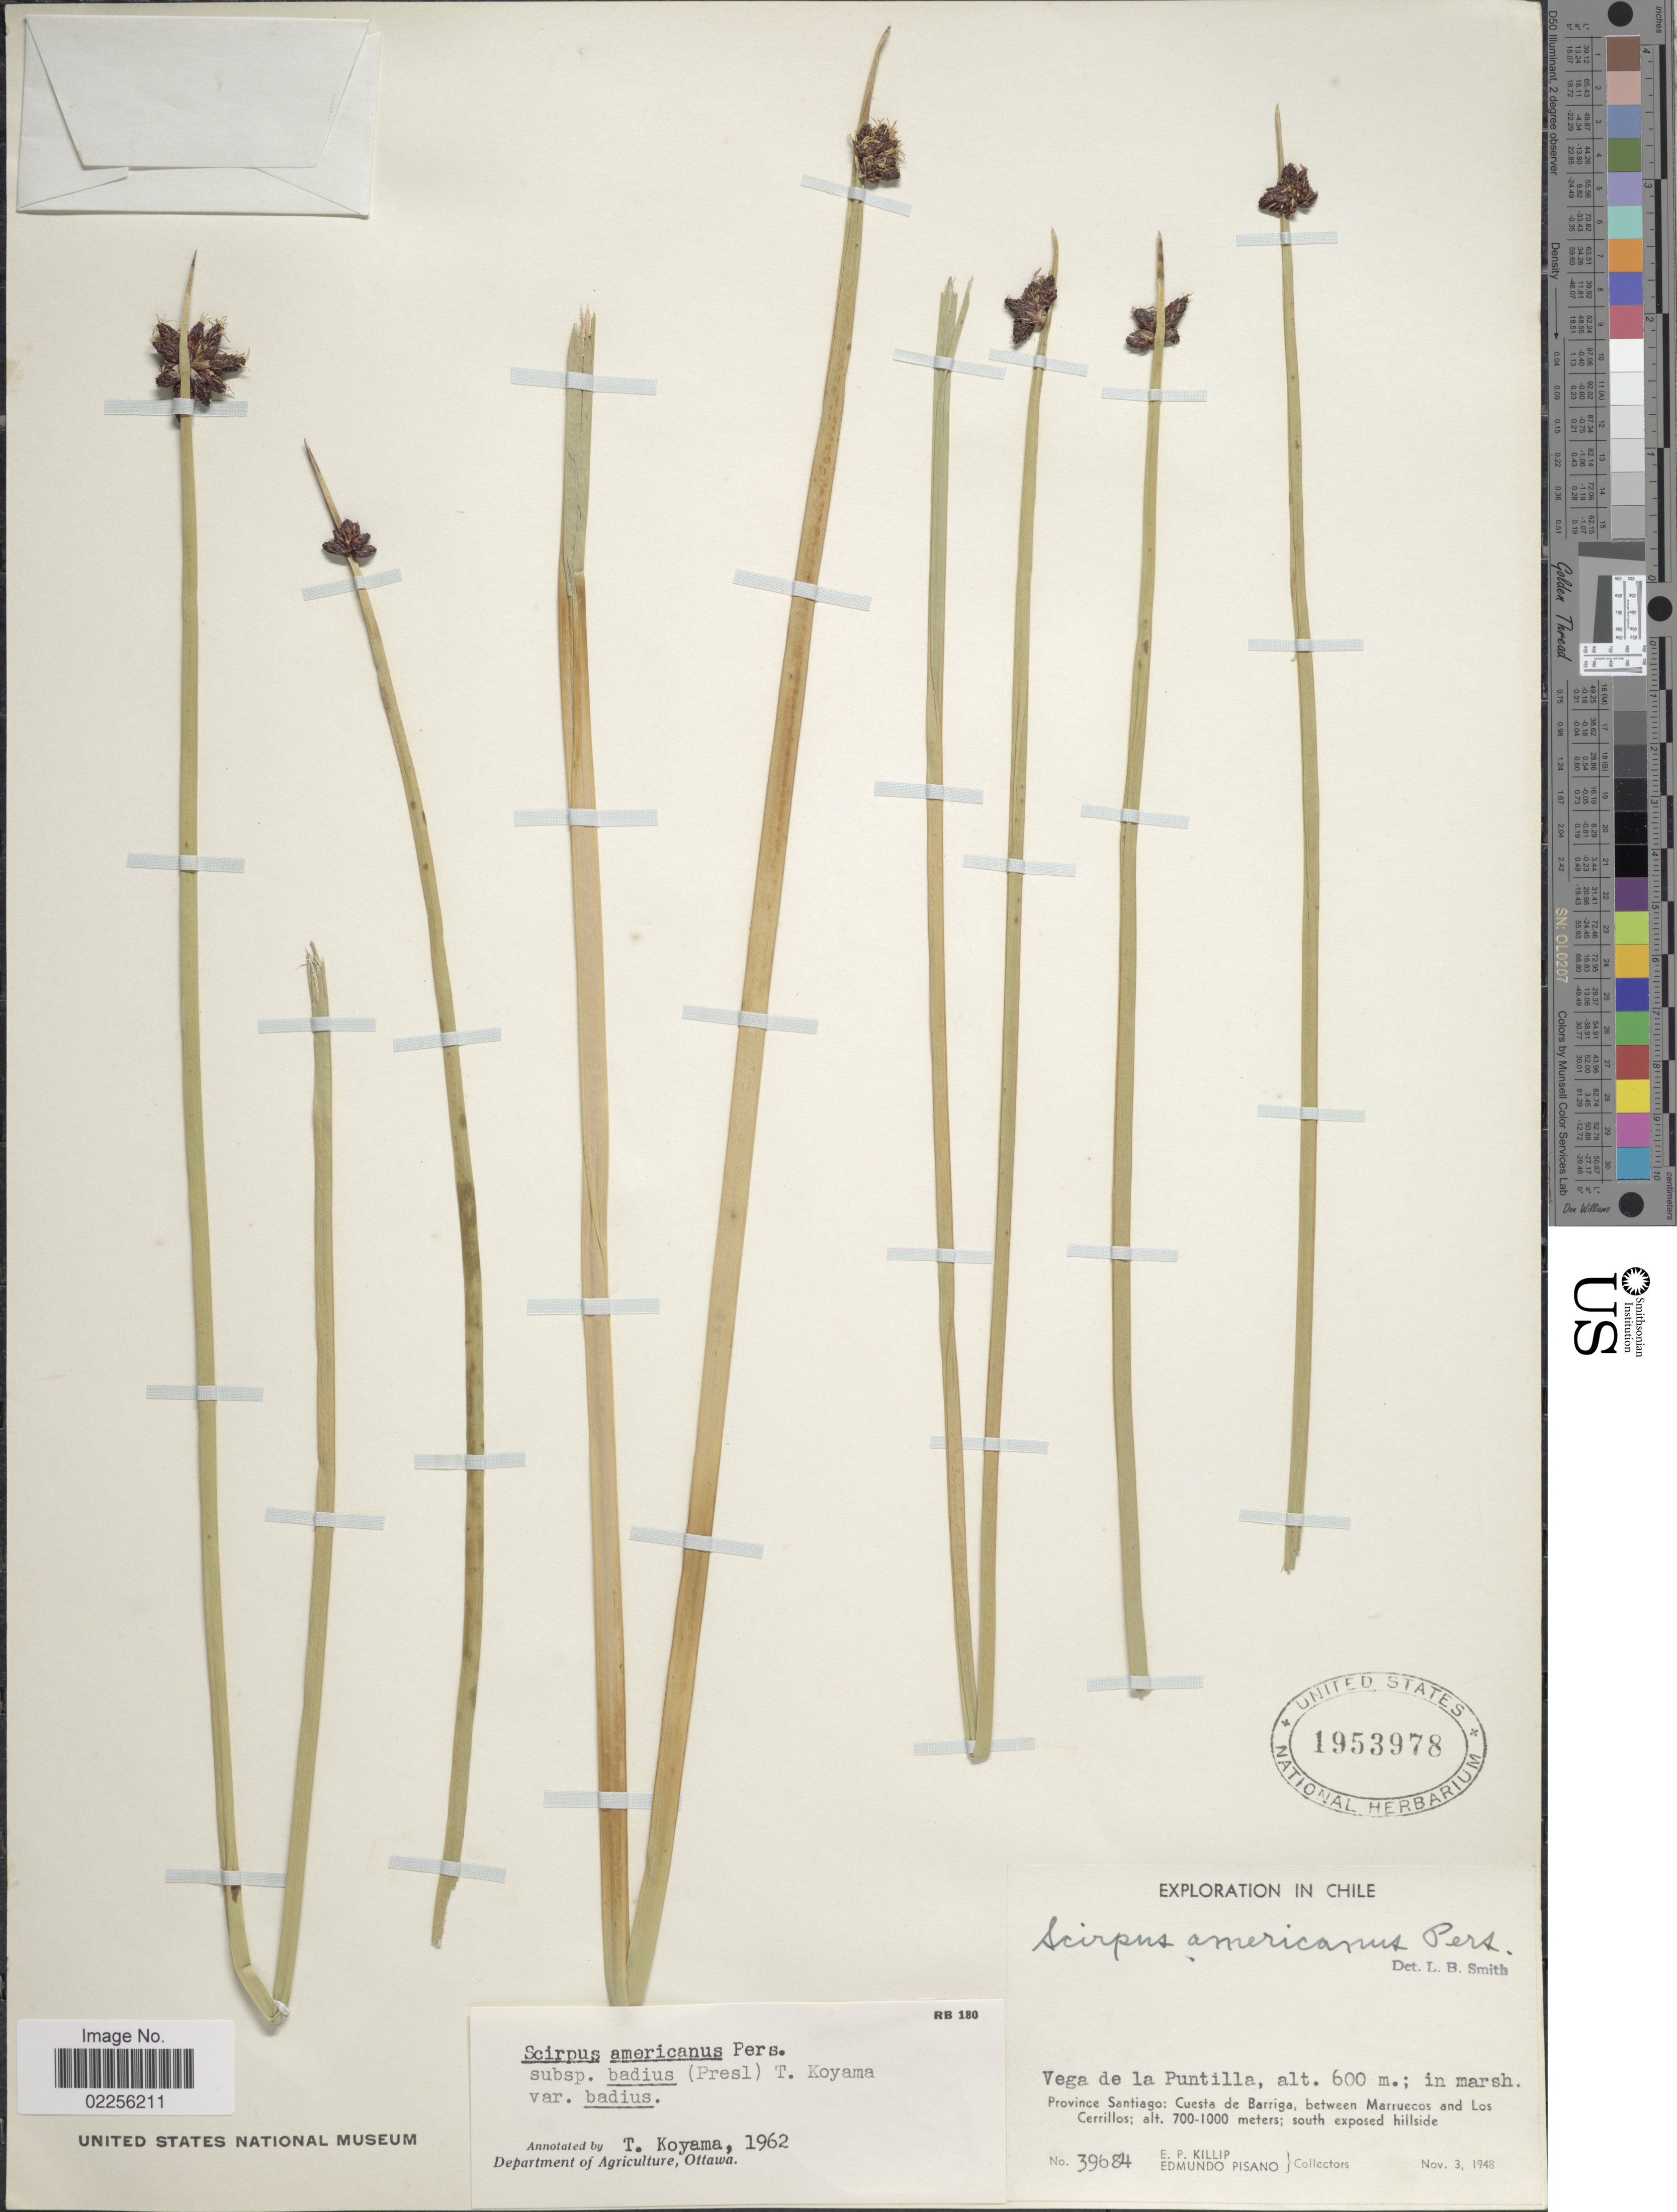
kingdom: Plantae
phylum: Tracheophyta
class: Liliopsida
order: Poales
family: Cyperaceae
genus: Schoenoplectus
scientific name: Schoenoplectus pungens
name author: (Vahl) Palla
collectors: E. P. Killip & E. Pisano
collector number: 39684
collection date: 1948-11-03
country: Chile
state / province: Región Metropolitana (RM)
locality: Vega de la Puntilla; in marsh, province Santiago: Cuesta de Barriga, between Marruecos and Los Cerrillos; south exposed hillside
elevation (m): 700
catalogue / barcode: US 1953978